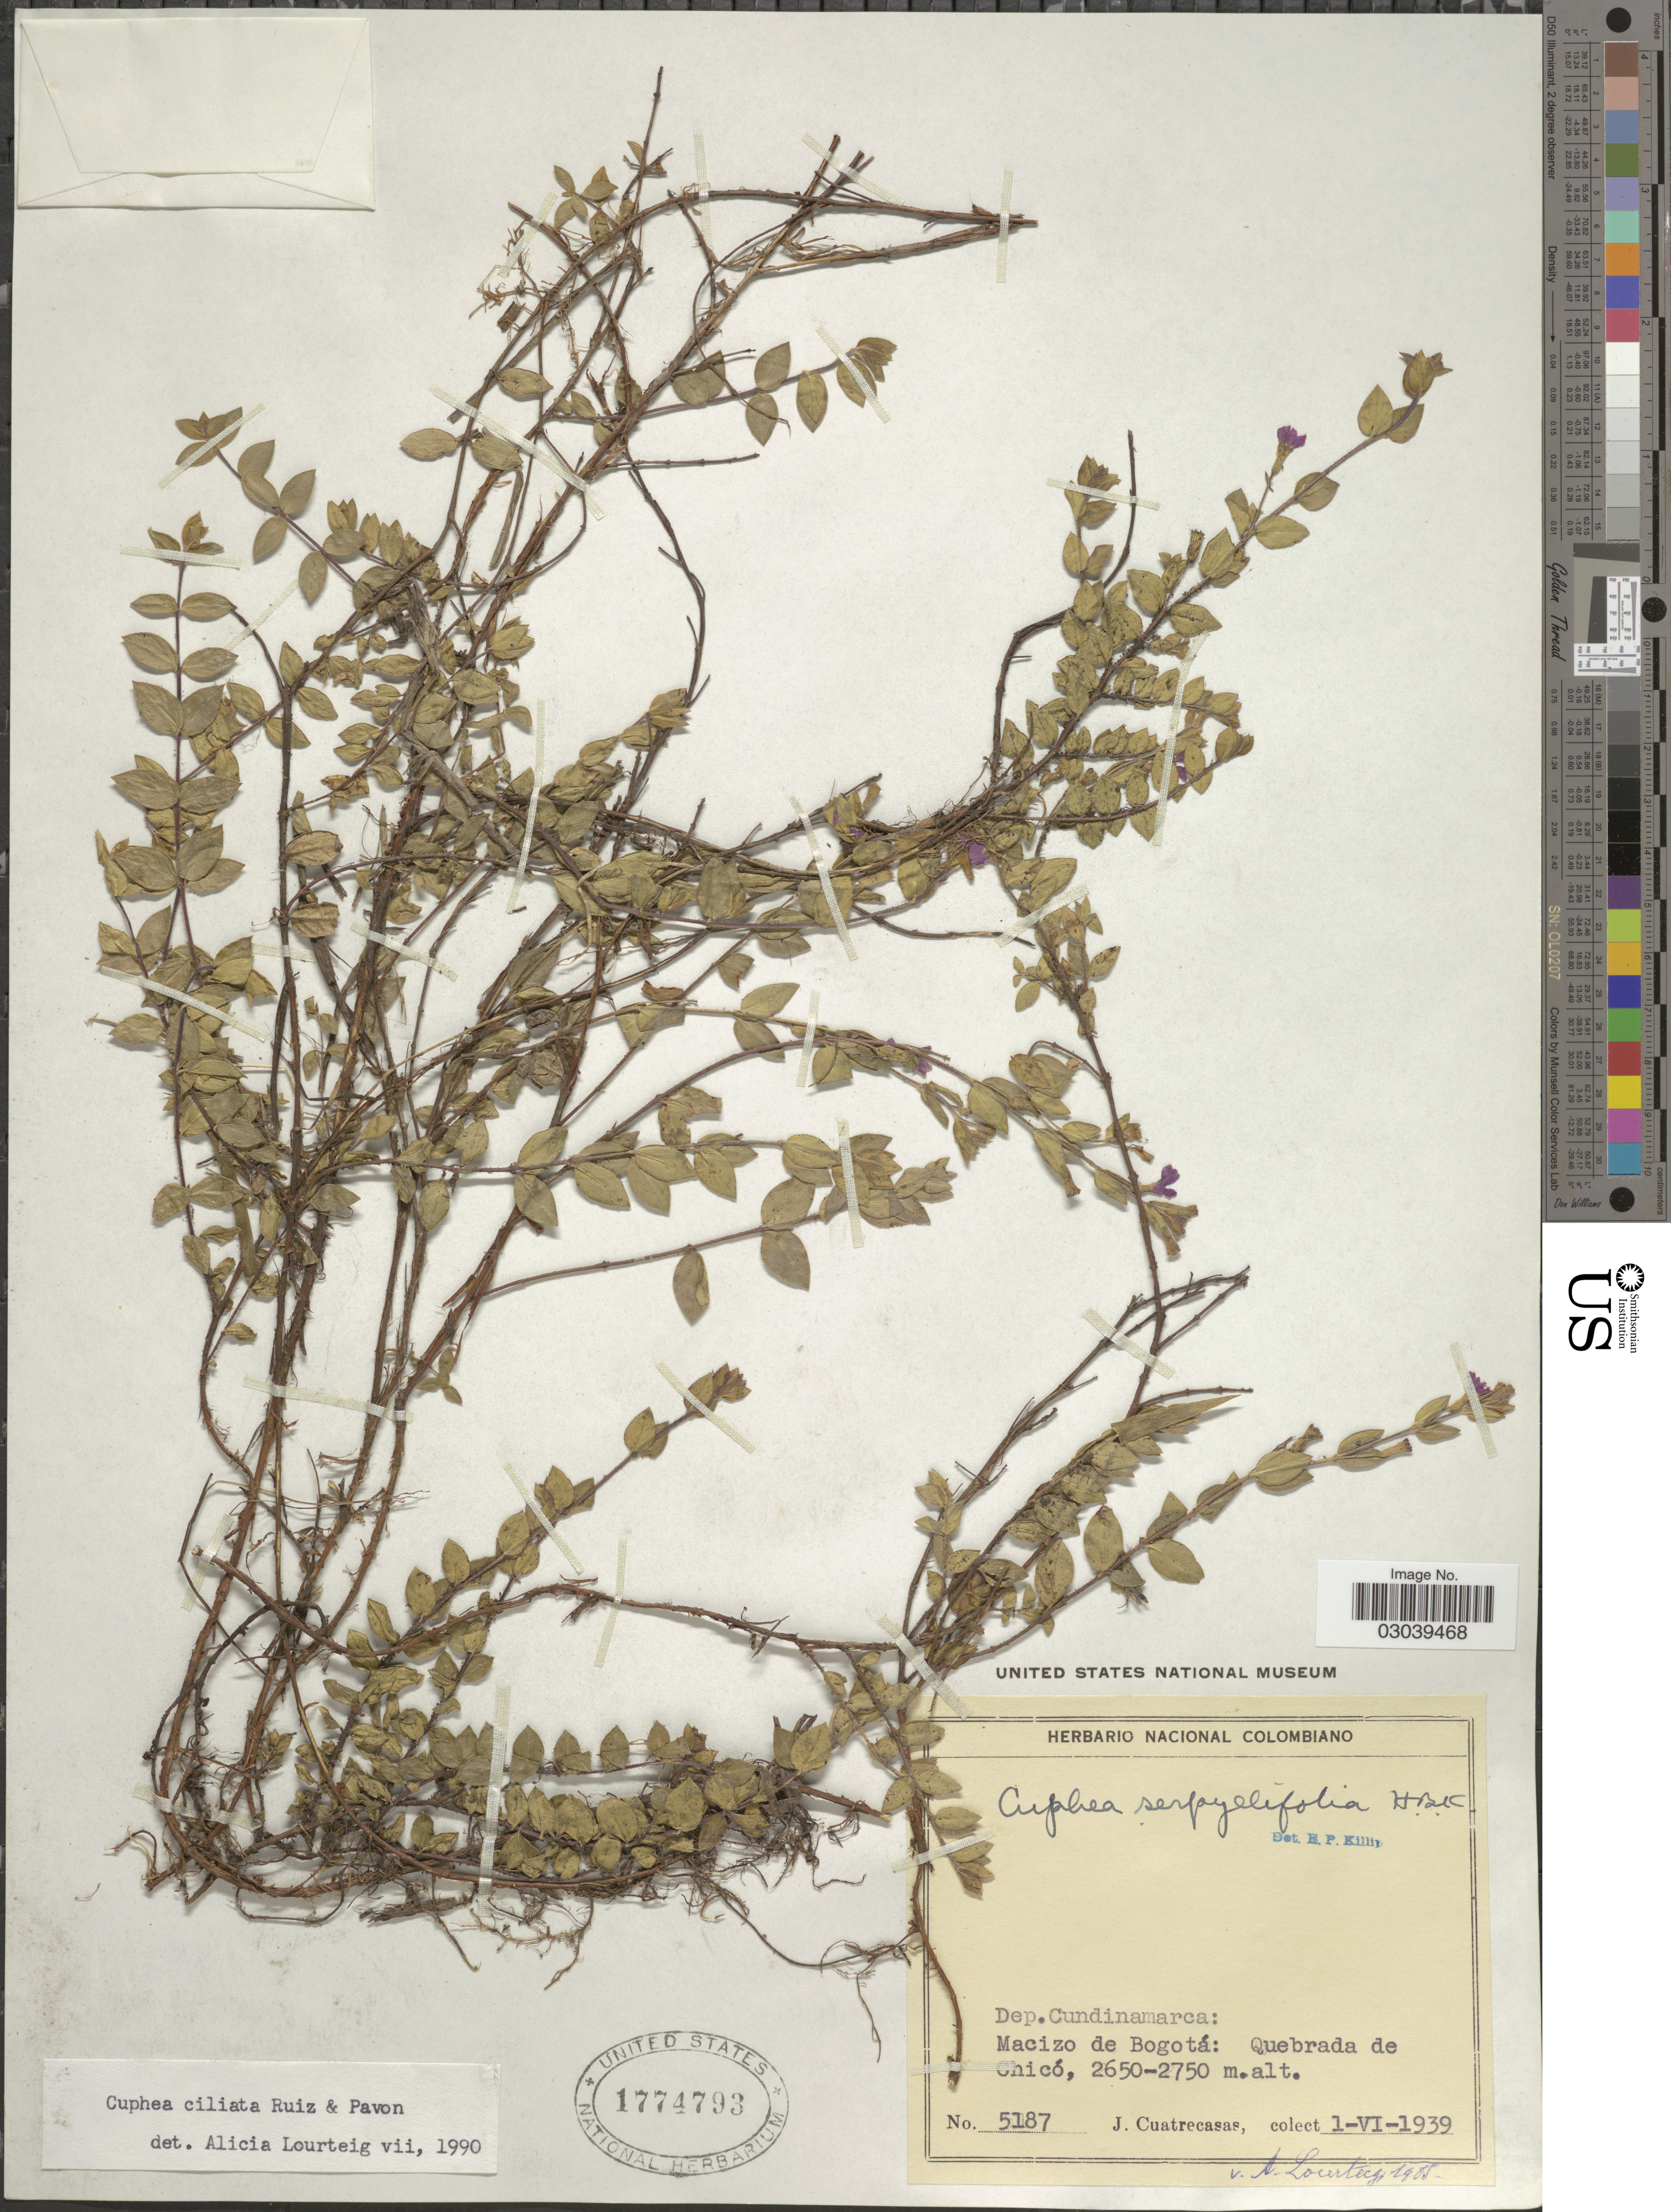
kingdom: Plantae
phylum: Tracheophyta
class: Magnoliopsida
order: Myrtales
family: Lythraceae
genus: Cuphea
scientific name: Cuphea ciliata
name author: Ruiz & Pav.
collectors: J. Cuatrecasas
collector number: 5187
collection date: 1939-06-01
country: Colombia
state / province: Cundinamarca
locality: Dep. Cundinamarca: Macizo de Bogotá: Quebrada de Chicó.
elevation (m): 2650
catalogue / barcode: US 1774793